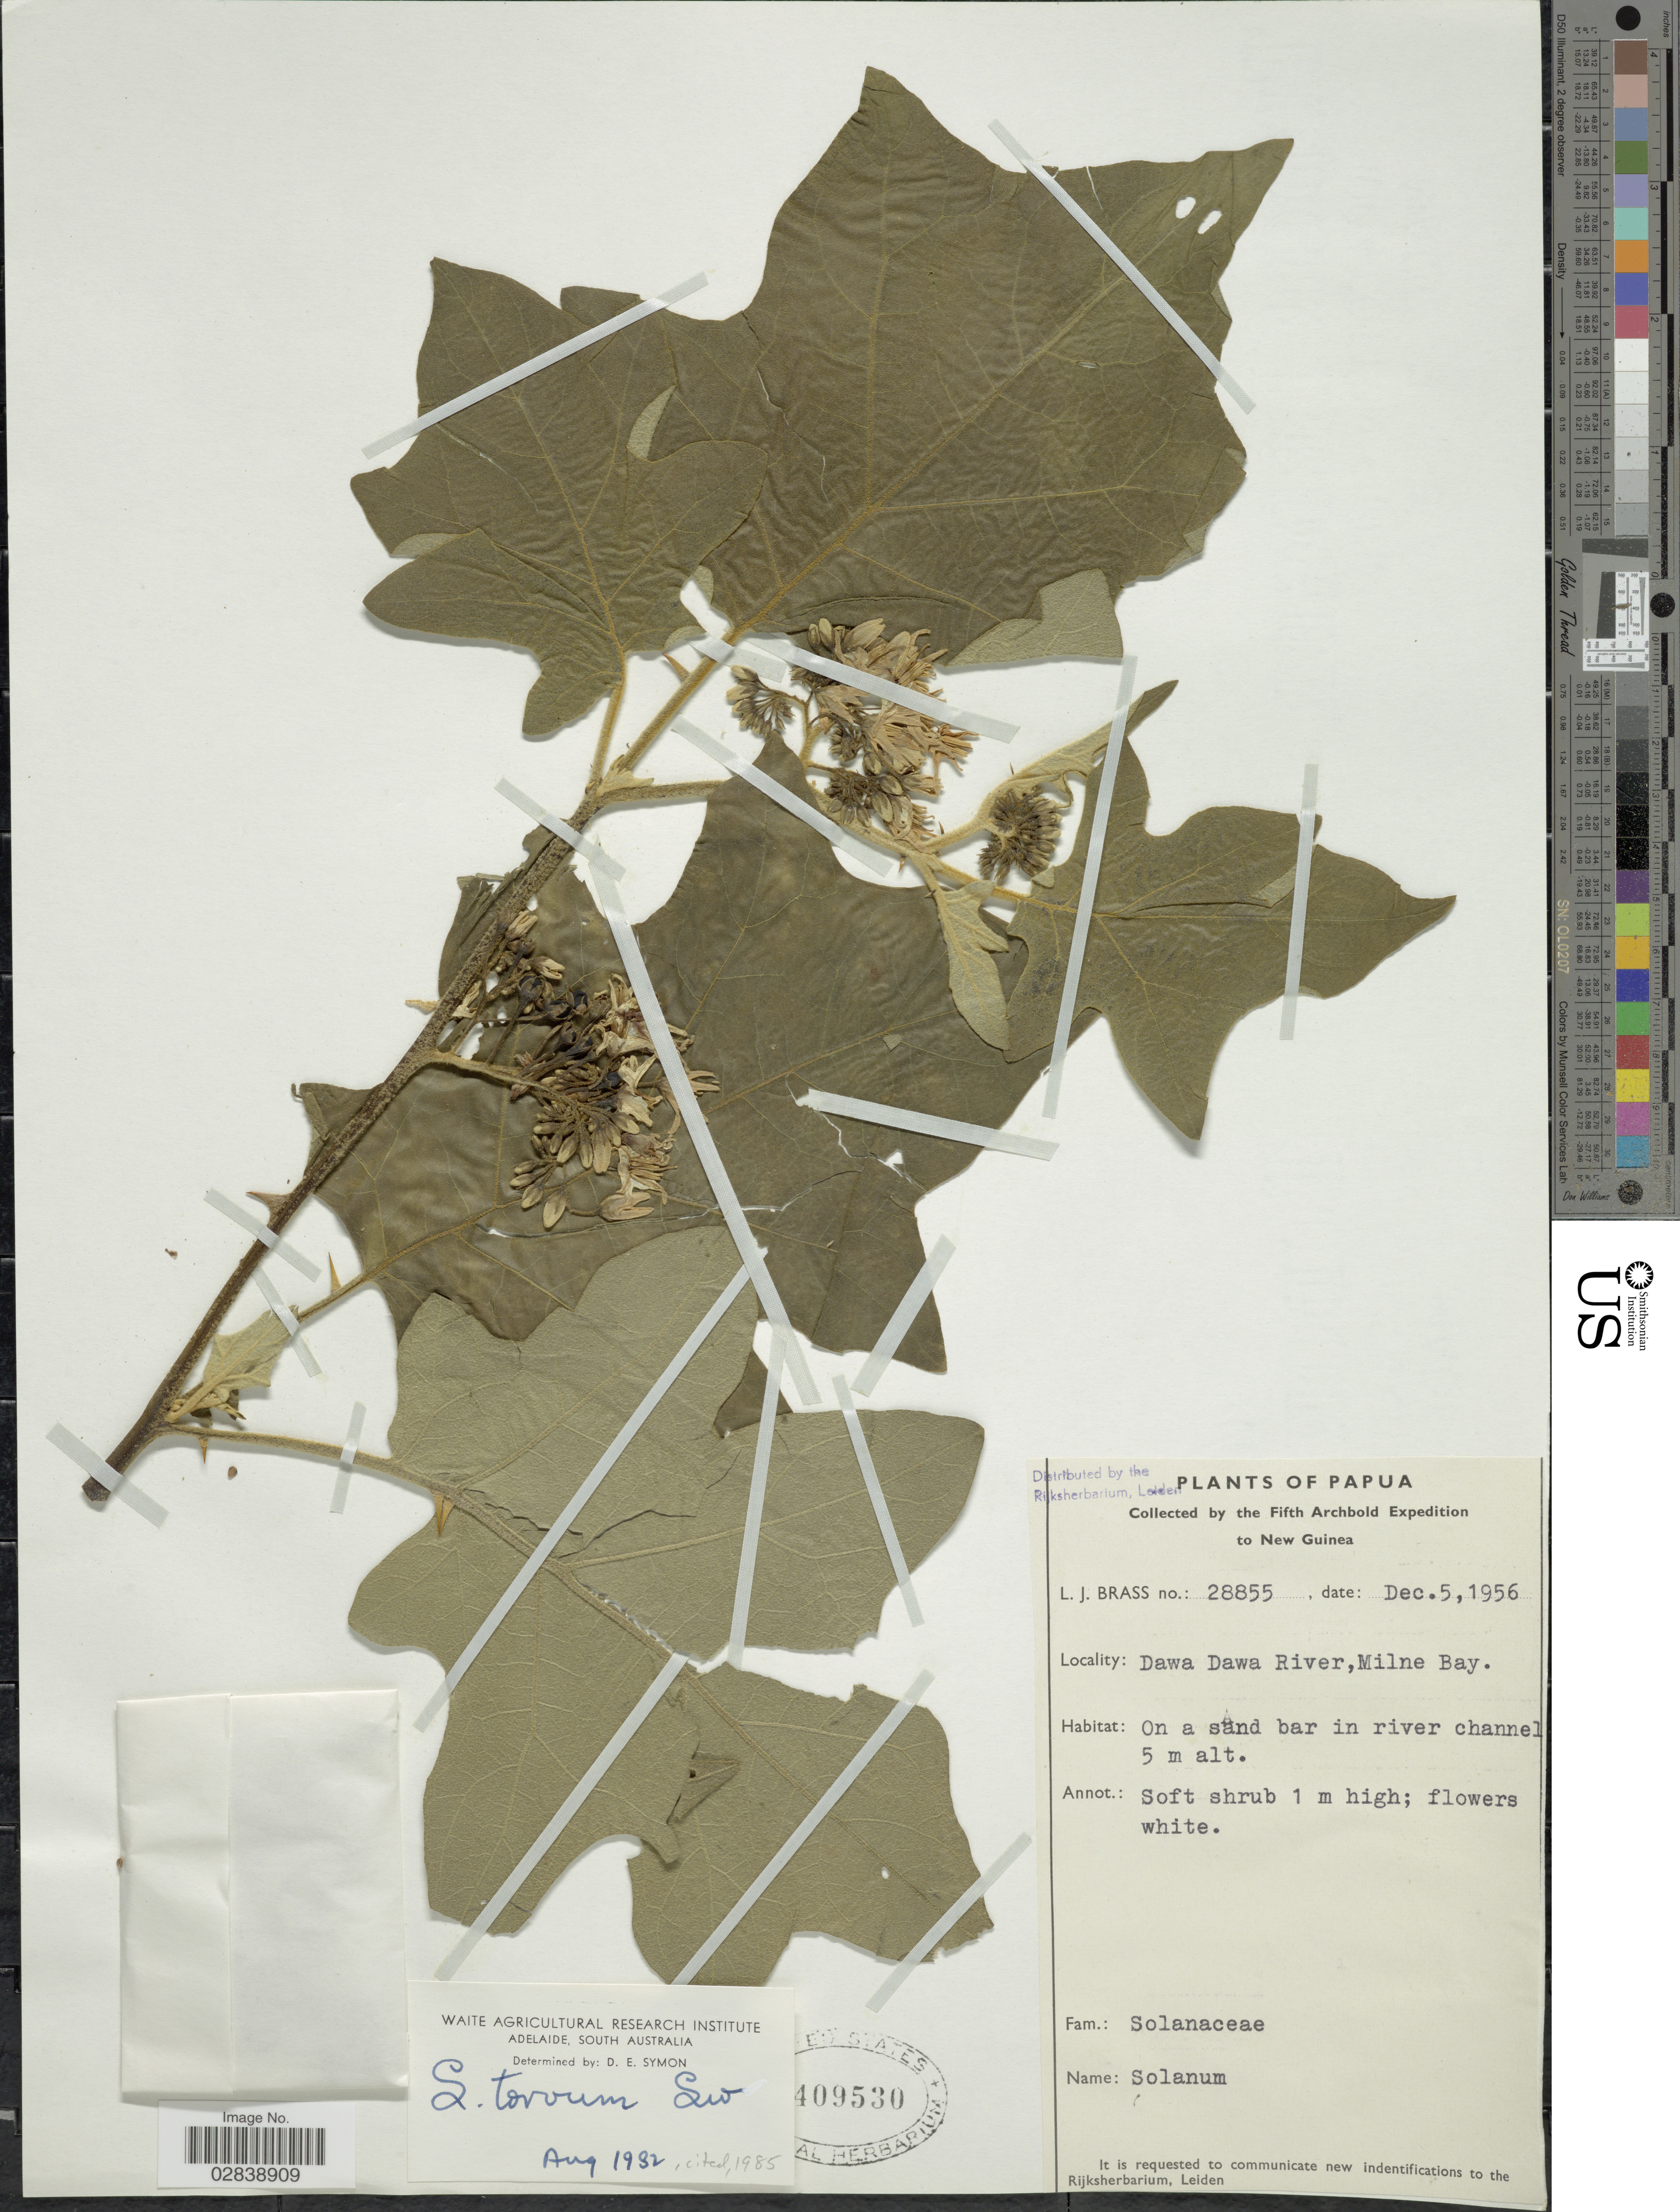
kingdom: Plantae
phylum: Tracheophyta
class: Magnoliopsida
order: Solanales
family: Solanaceae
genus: Solanum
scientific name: Solanum torvum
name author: Sw.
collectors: L. J. Brass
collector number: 28855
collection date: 1956-12-05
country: Papua New Guinea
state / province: Milne Bay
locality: Papua, New Guinea. Dawa Dawa River, Milne Bay.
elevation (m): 5